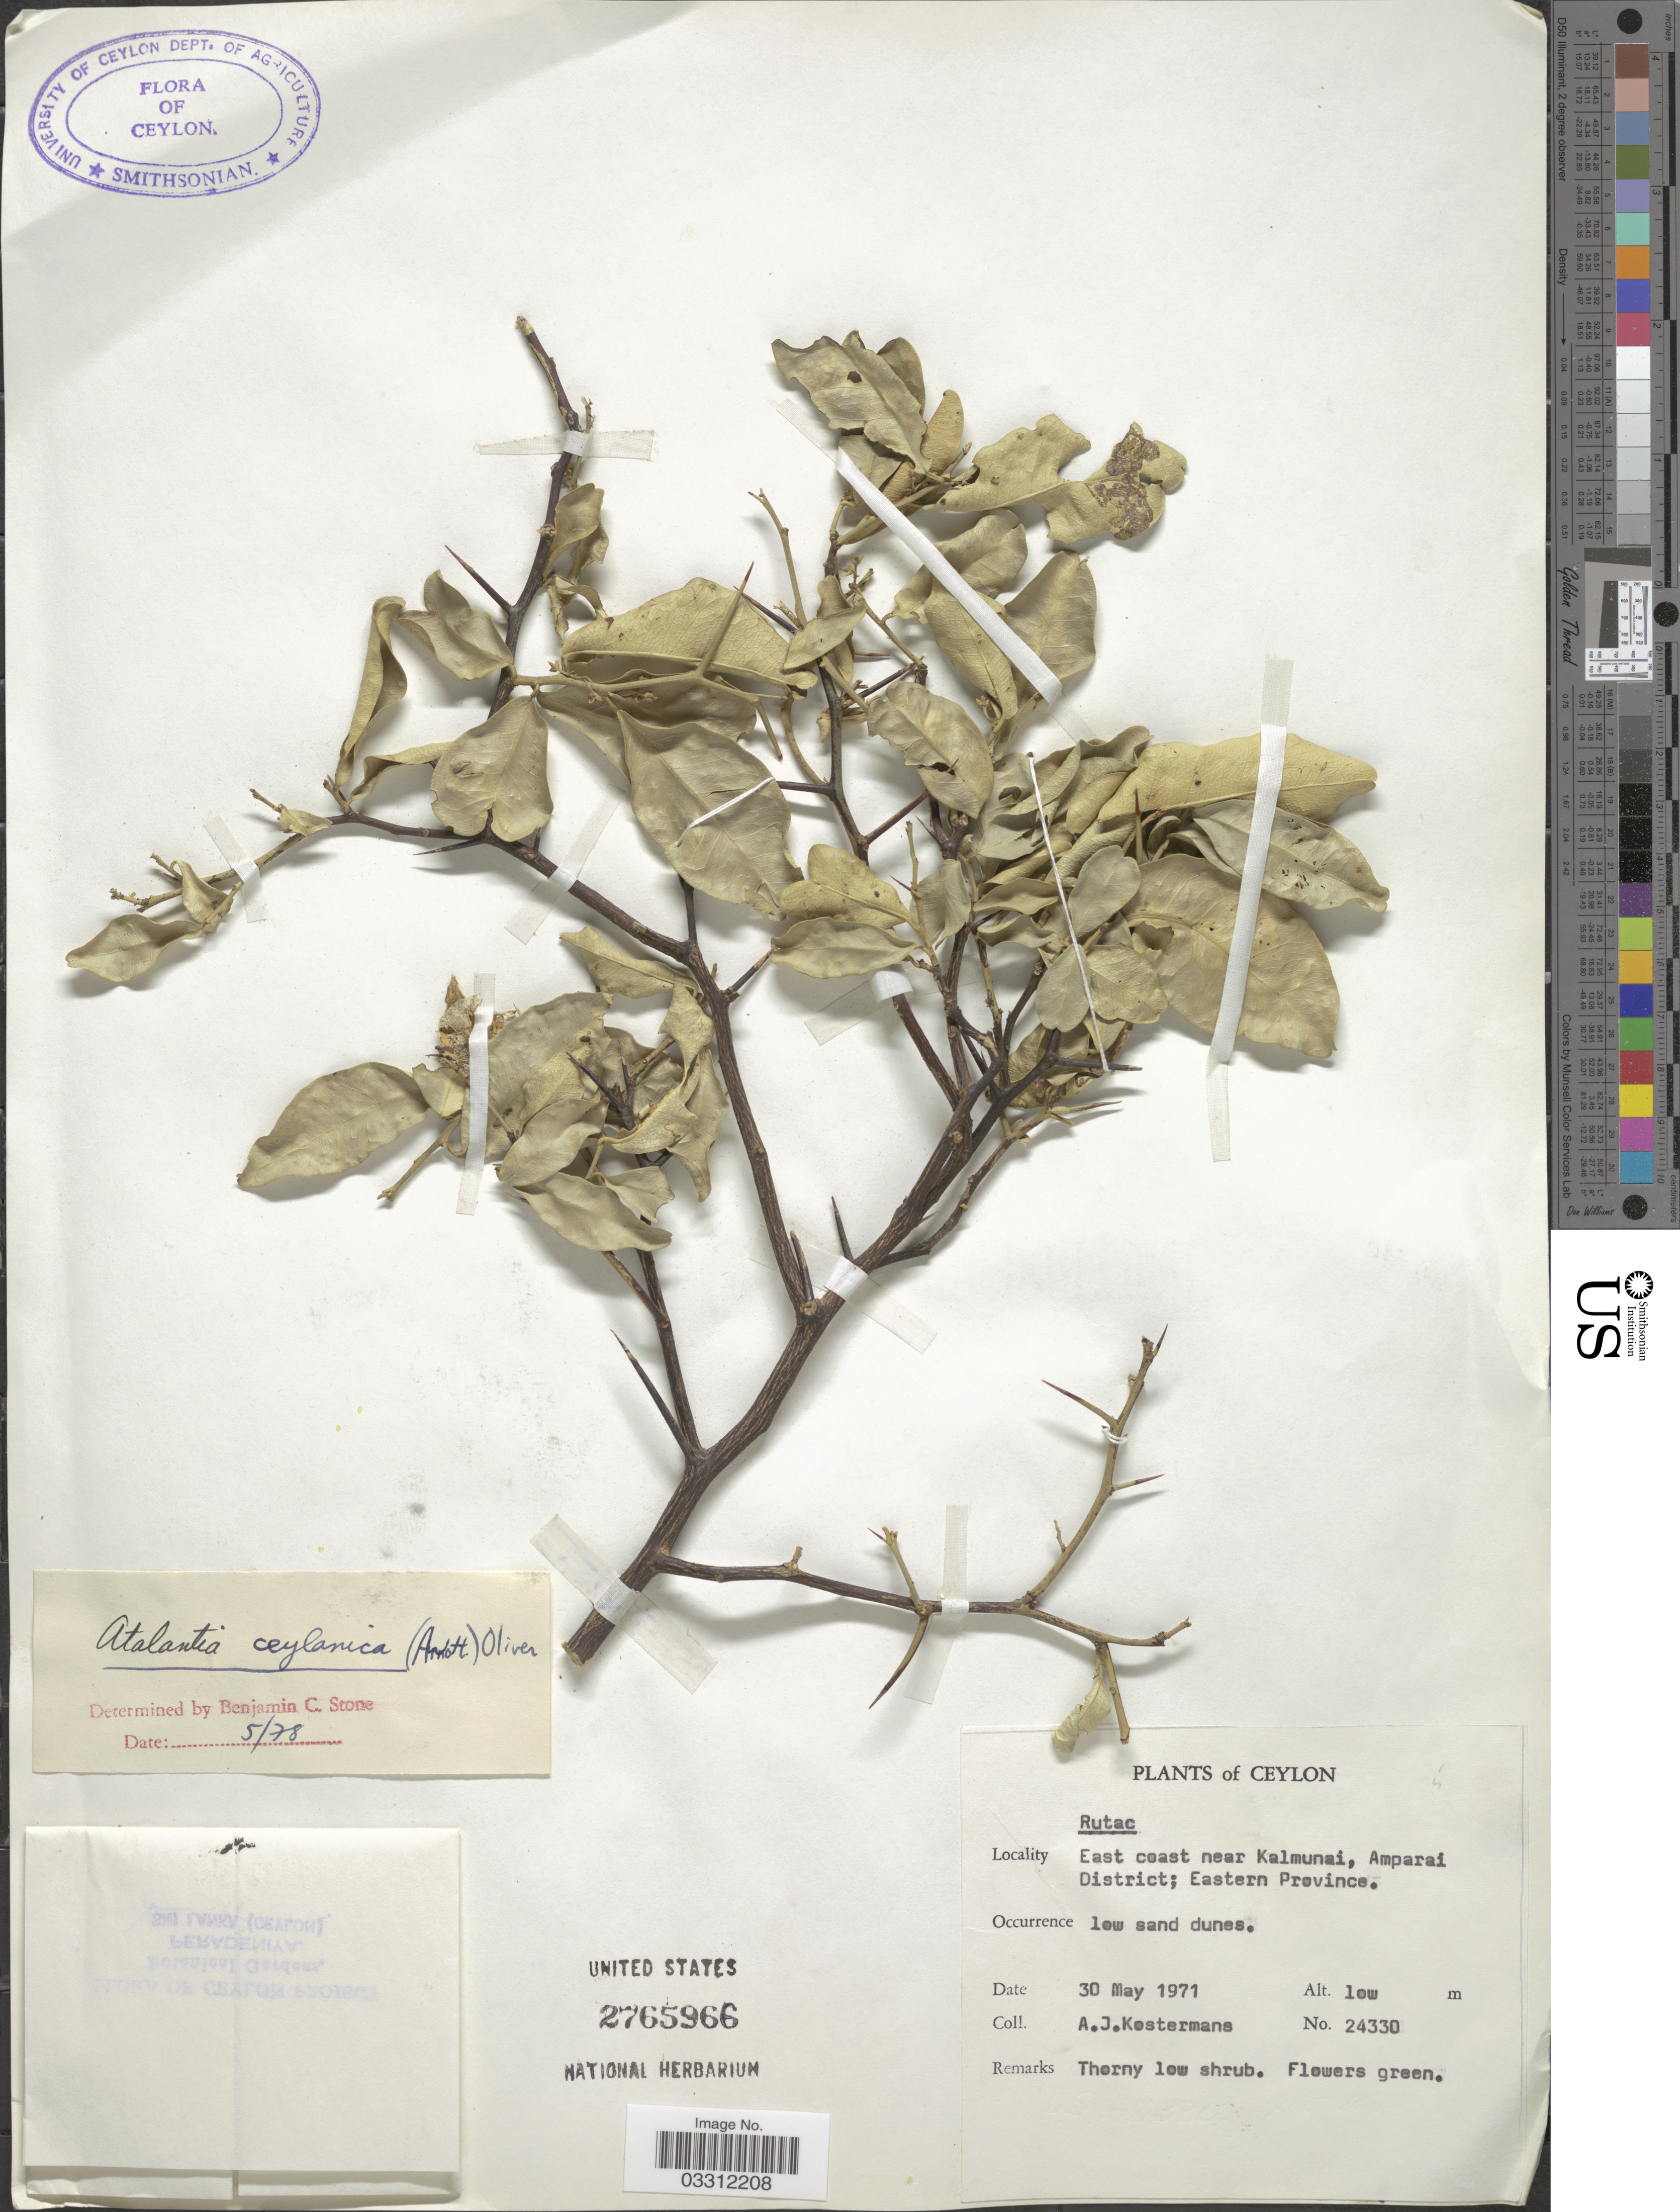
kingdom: Plantae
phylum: Tracheophyta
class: Magnoliopsida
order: Sapindales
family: Rutaceae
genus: Atalantia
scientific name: Atalantia ceylanica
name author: (Arn.) Oliv.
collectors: A. J. G. Kostermans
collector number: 24330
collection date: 1971-05-30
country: Sri Lanka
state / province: Eastern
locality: East coast near Kalmunai, Amparai District.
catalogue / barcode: US 2765966